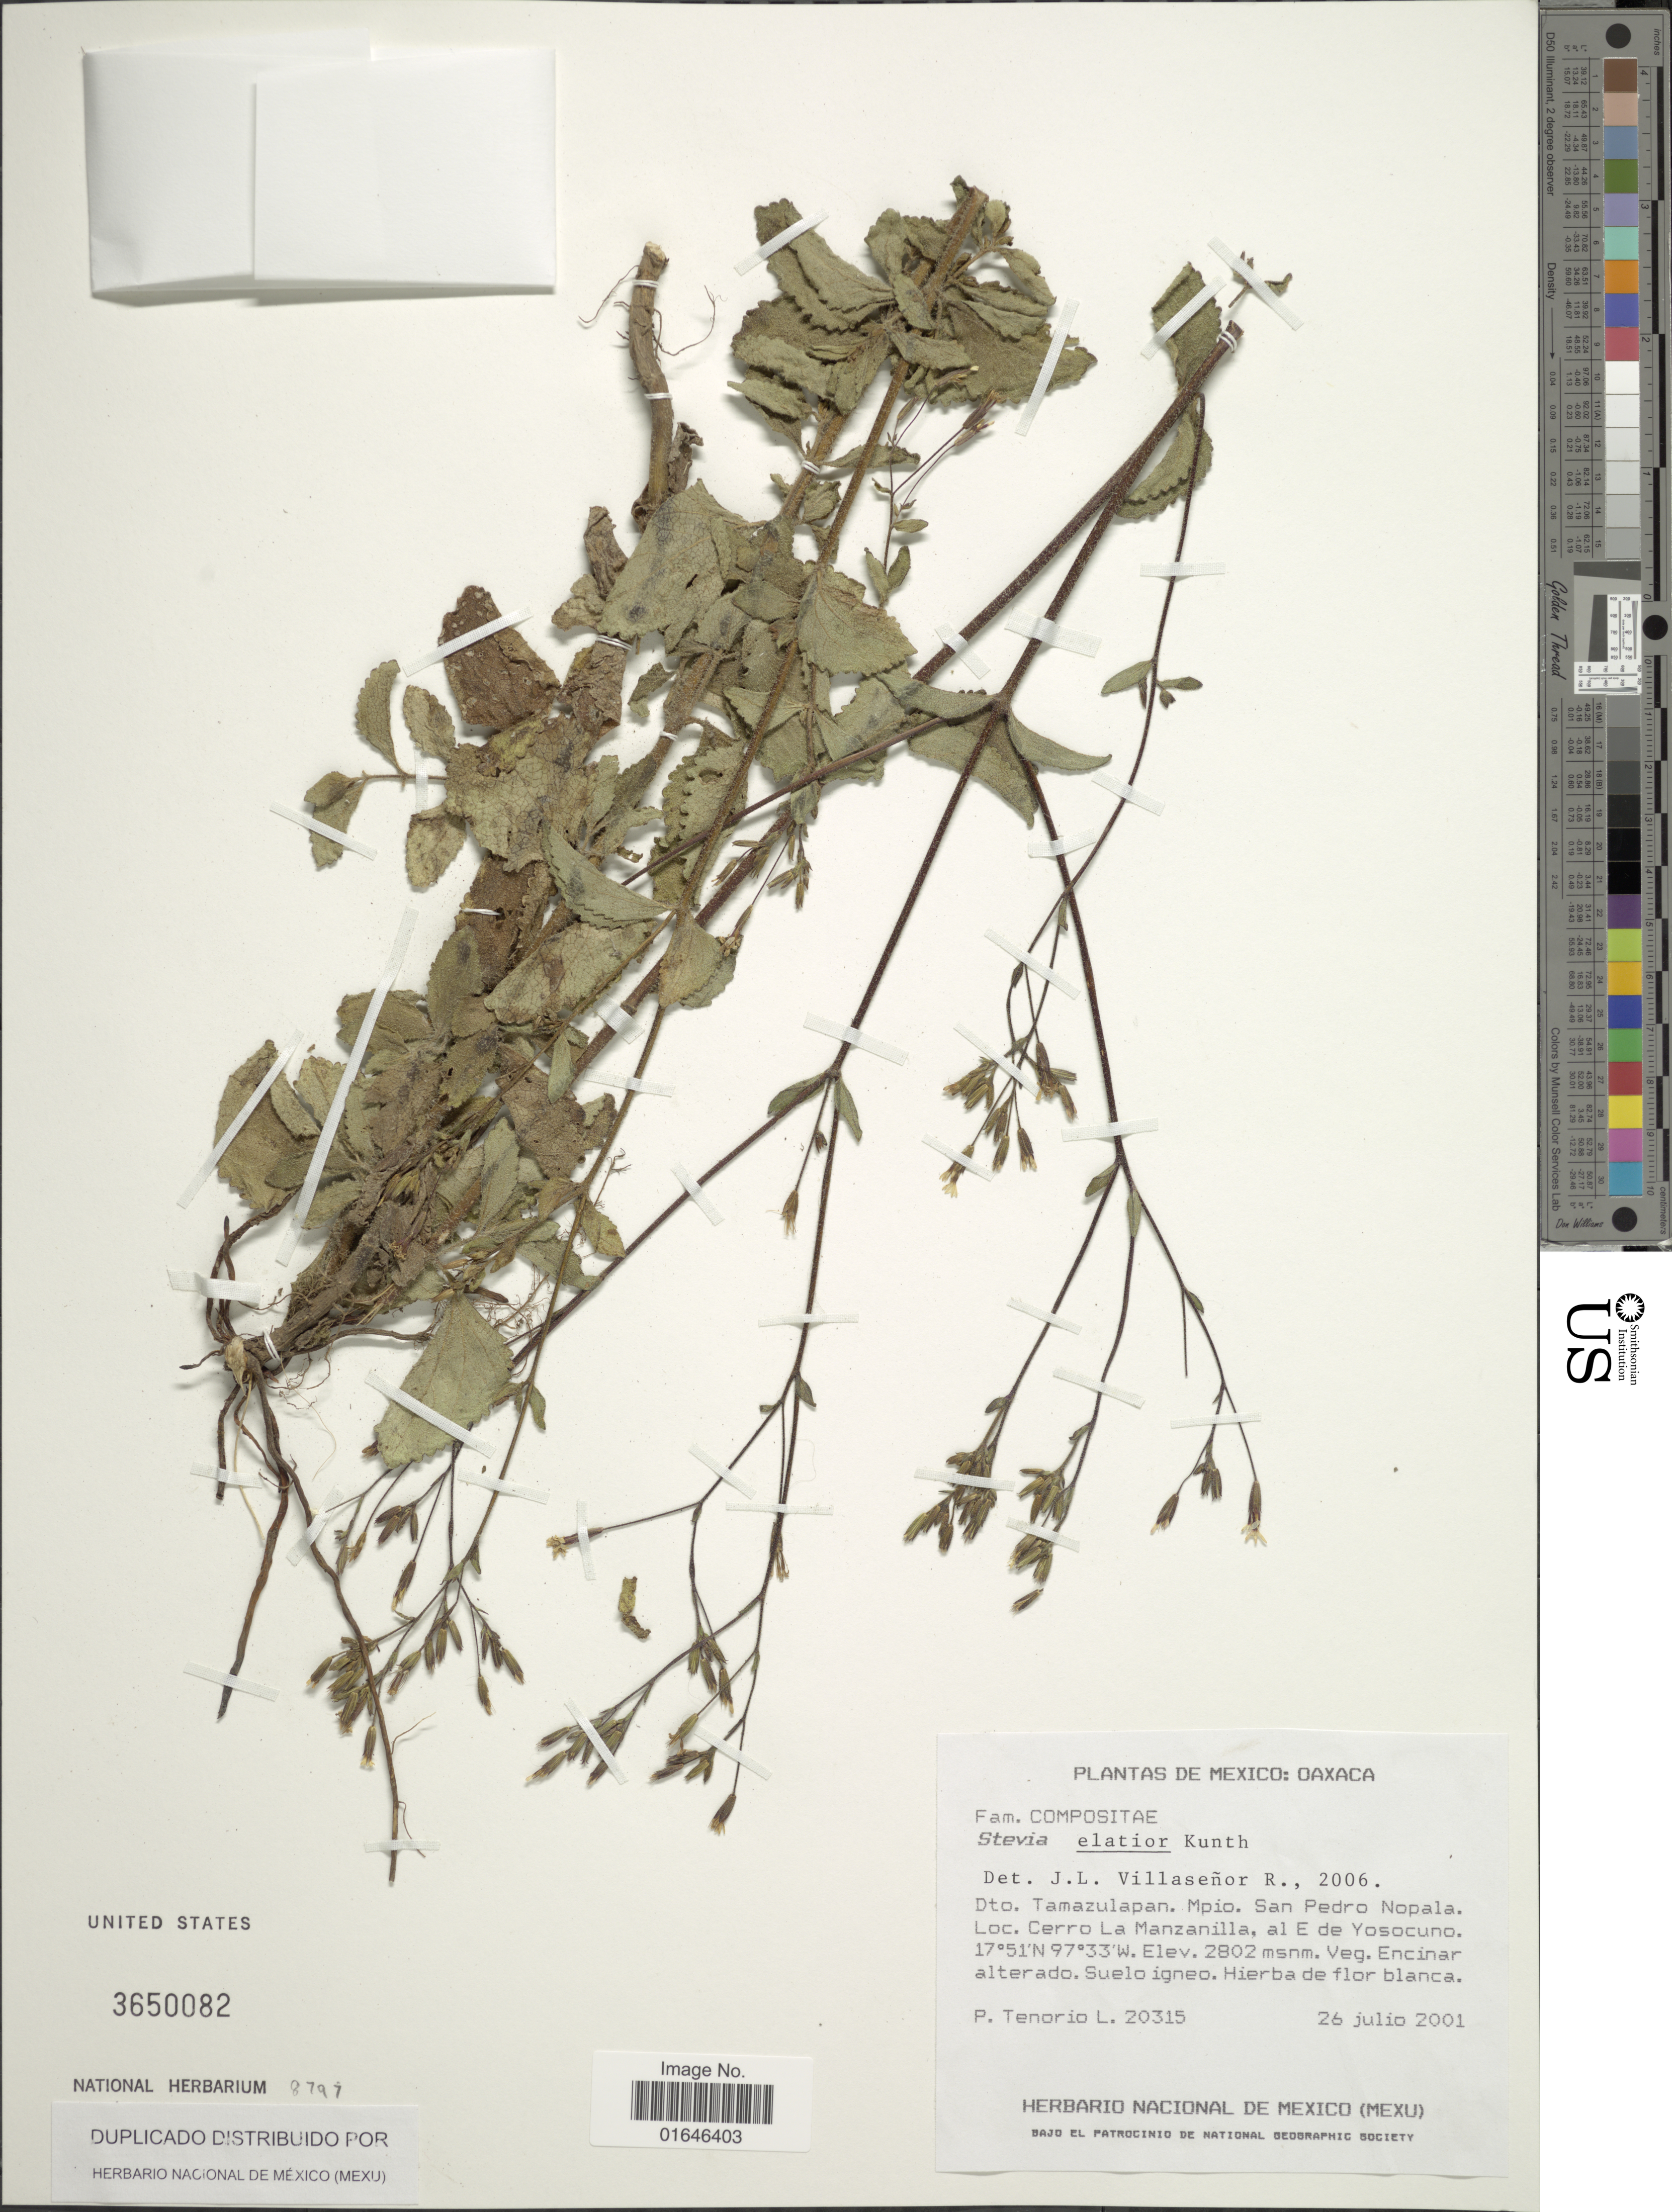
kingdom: Plantae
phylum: Tracheophyta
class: Magnoliopsida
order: Asterales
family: Asteraceae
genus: Stevia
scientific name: Stevia elatior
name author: Kunth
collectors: P. Tenorio L.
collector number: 20315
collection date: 2001-07-26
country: Mexico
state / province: Oaxaca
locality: Dto. Tamazulapan, Mpio. San Pedro Nopoala. Cerro La Manzanilla, al E de Yosocuno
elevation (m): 2802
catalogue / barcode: US 3650082